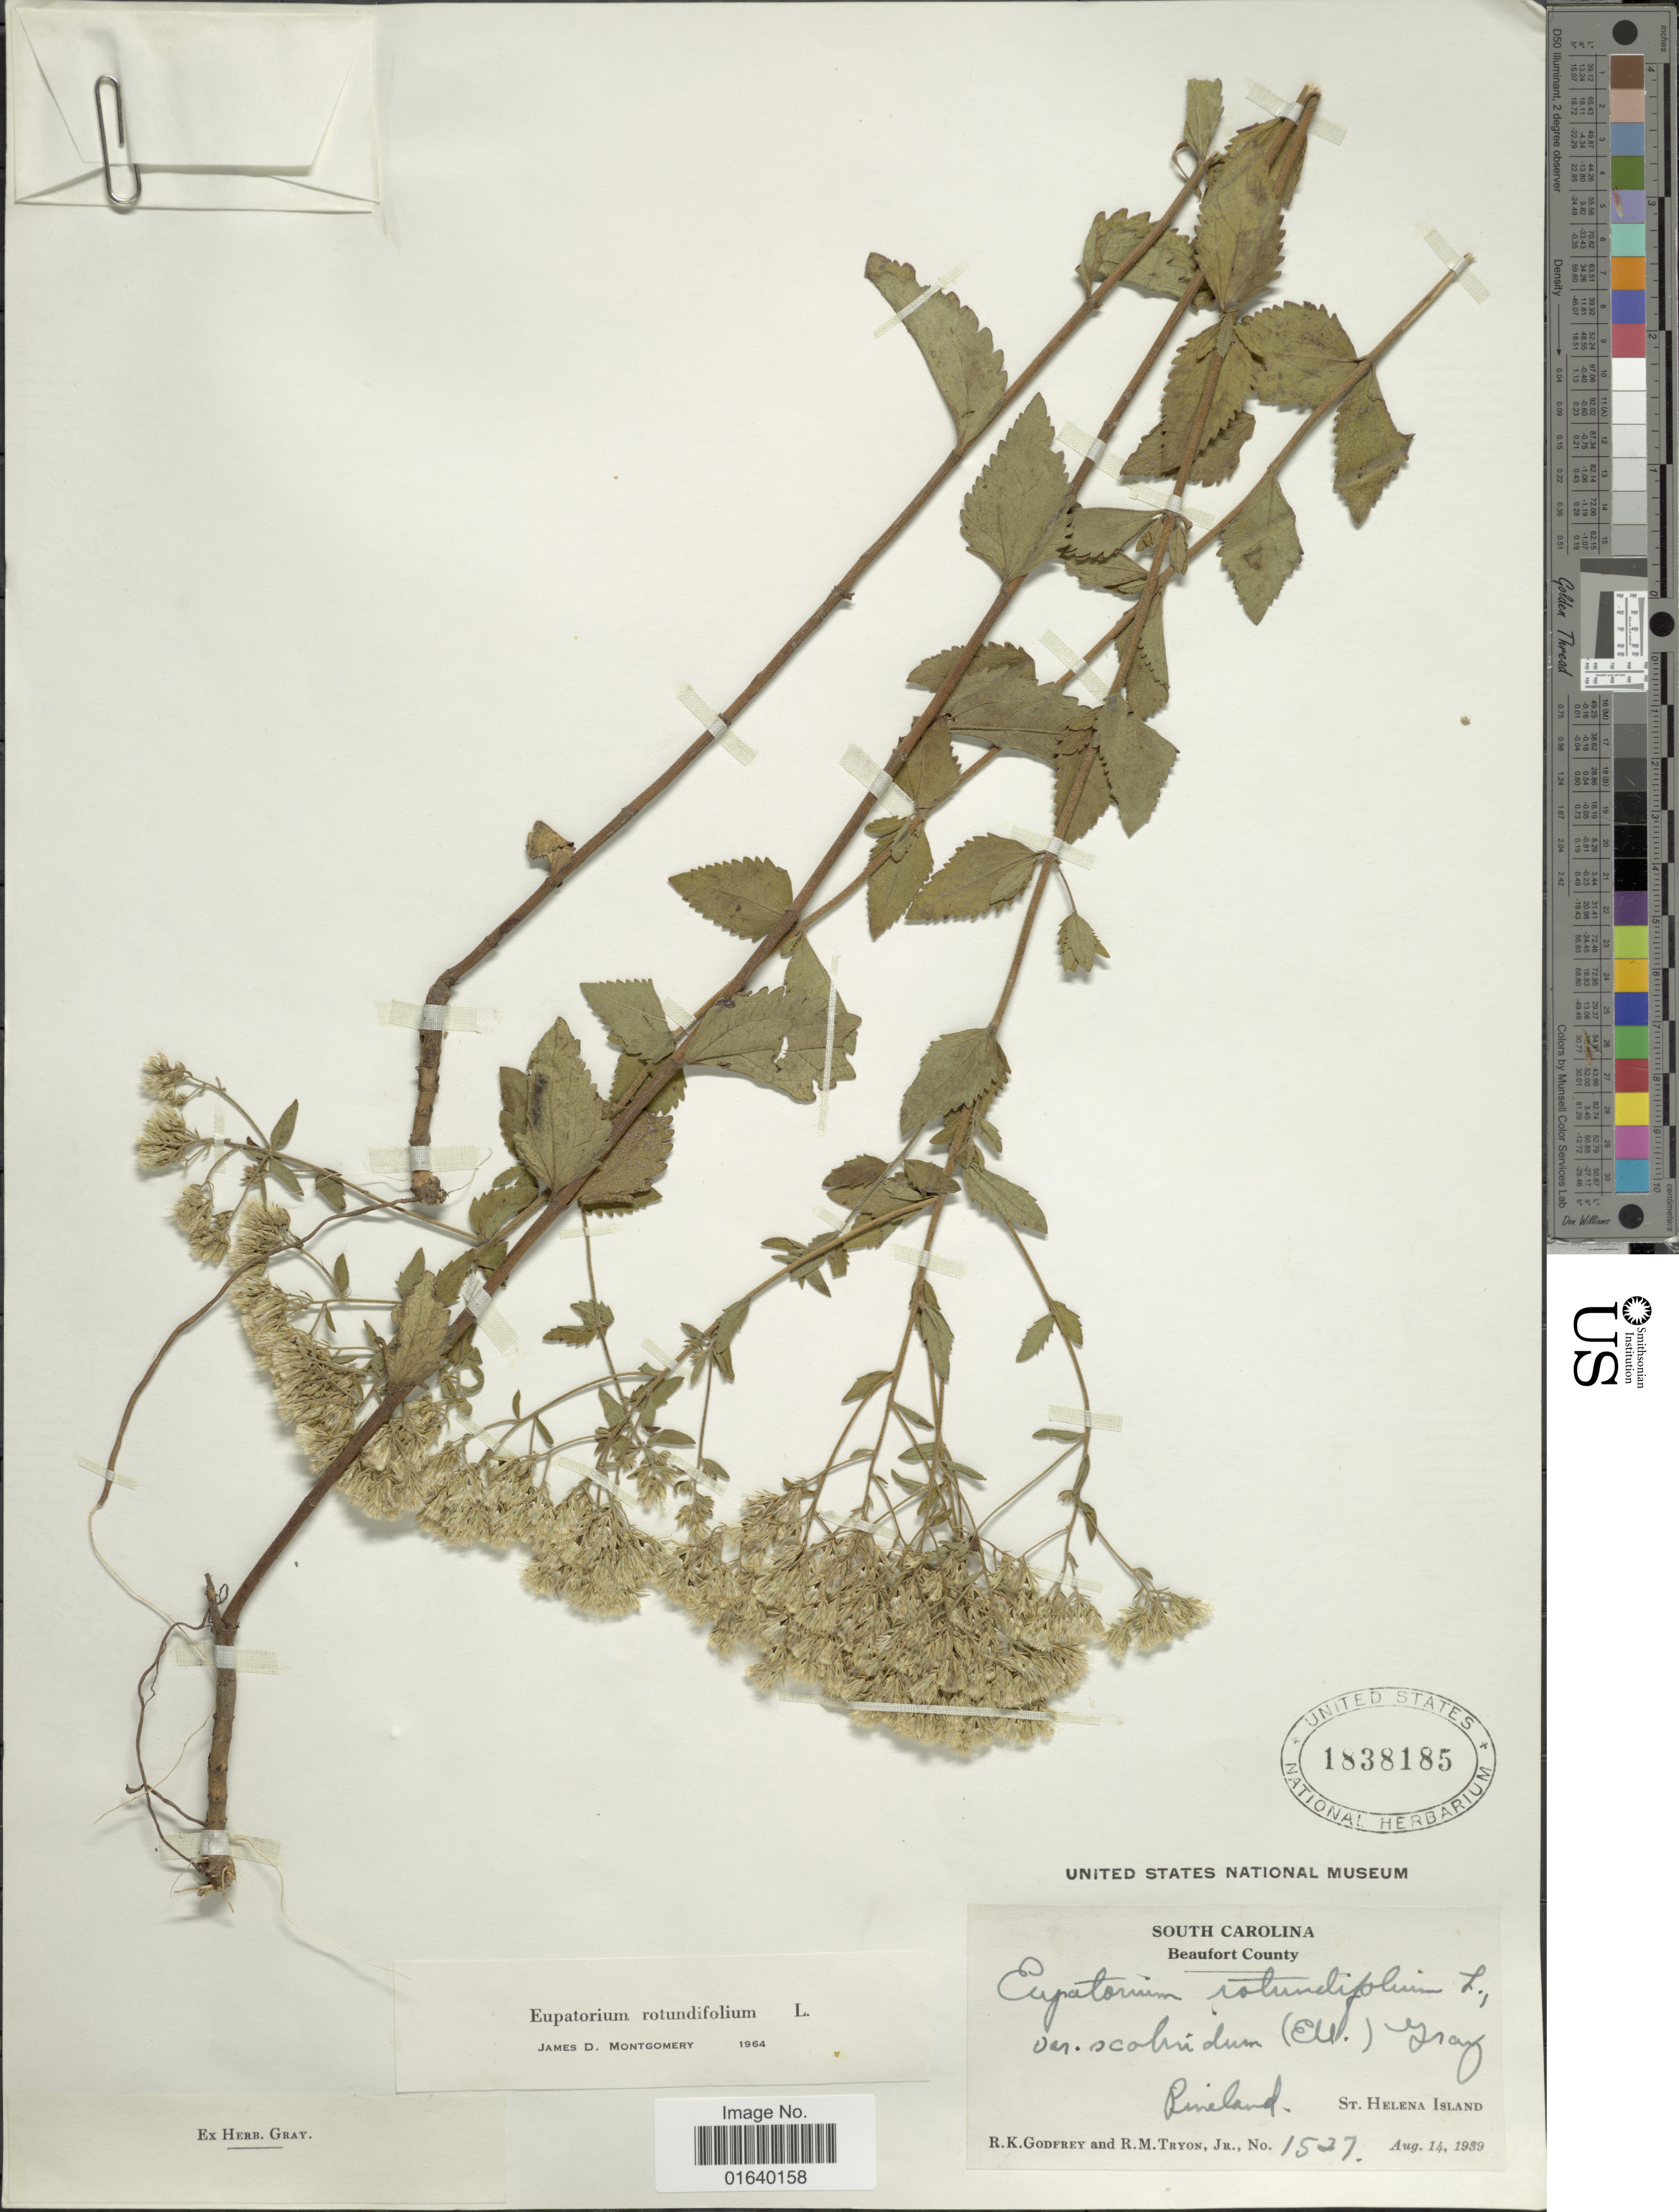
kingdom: Plantae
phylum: Tracheophyta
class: Magnoliopsida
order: Asterales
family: Asteraceae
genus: Eupatorium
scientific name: Eupatorium rotundifolium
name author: L.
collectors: R. K. Godfrey & R. M. Tryon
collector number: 1527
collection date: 1939-08-14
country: United States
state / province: South Carolina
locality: Beaufort County, Pinland, St Helena Island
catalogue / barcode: US 1838185